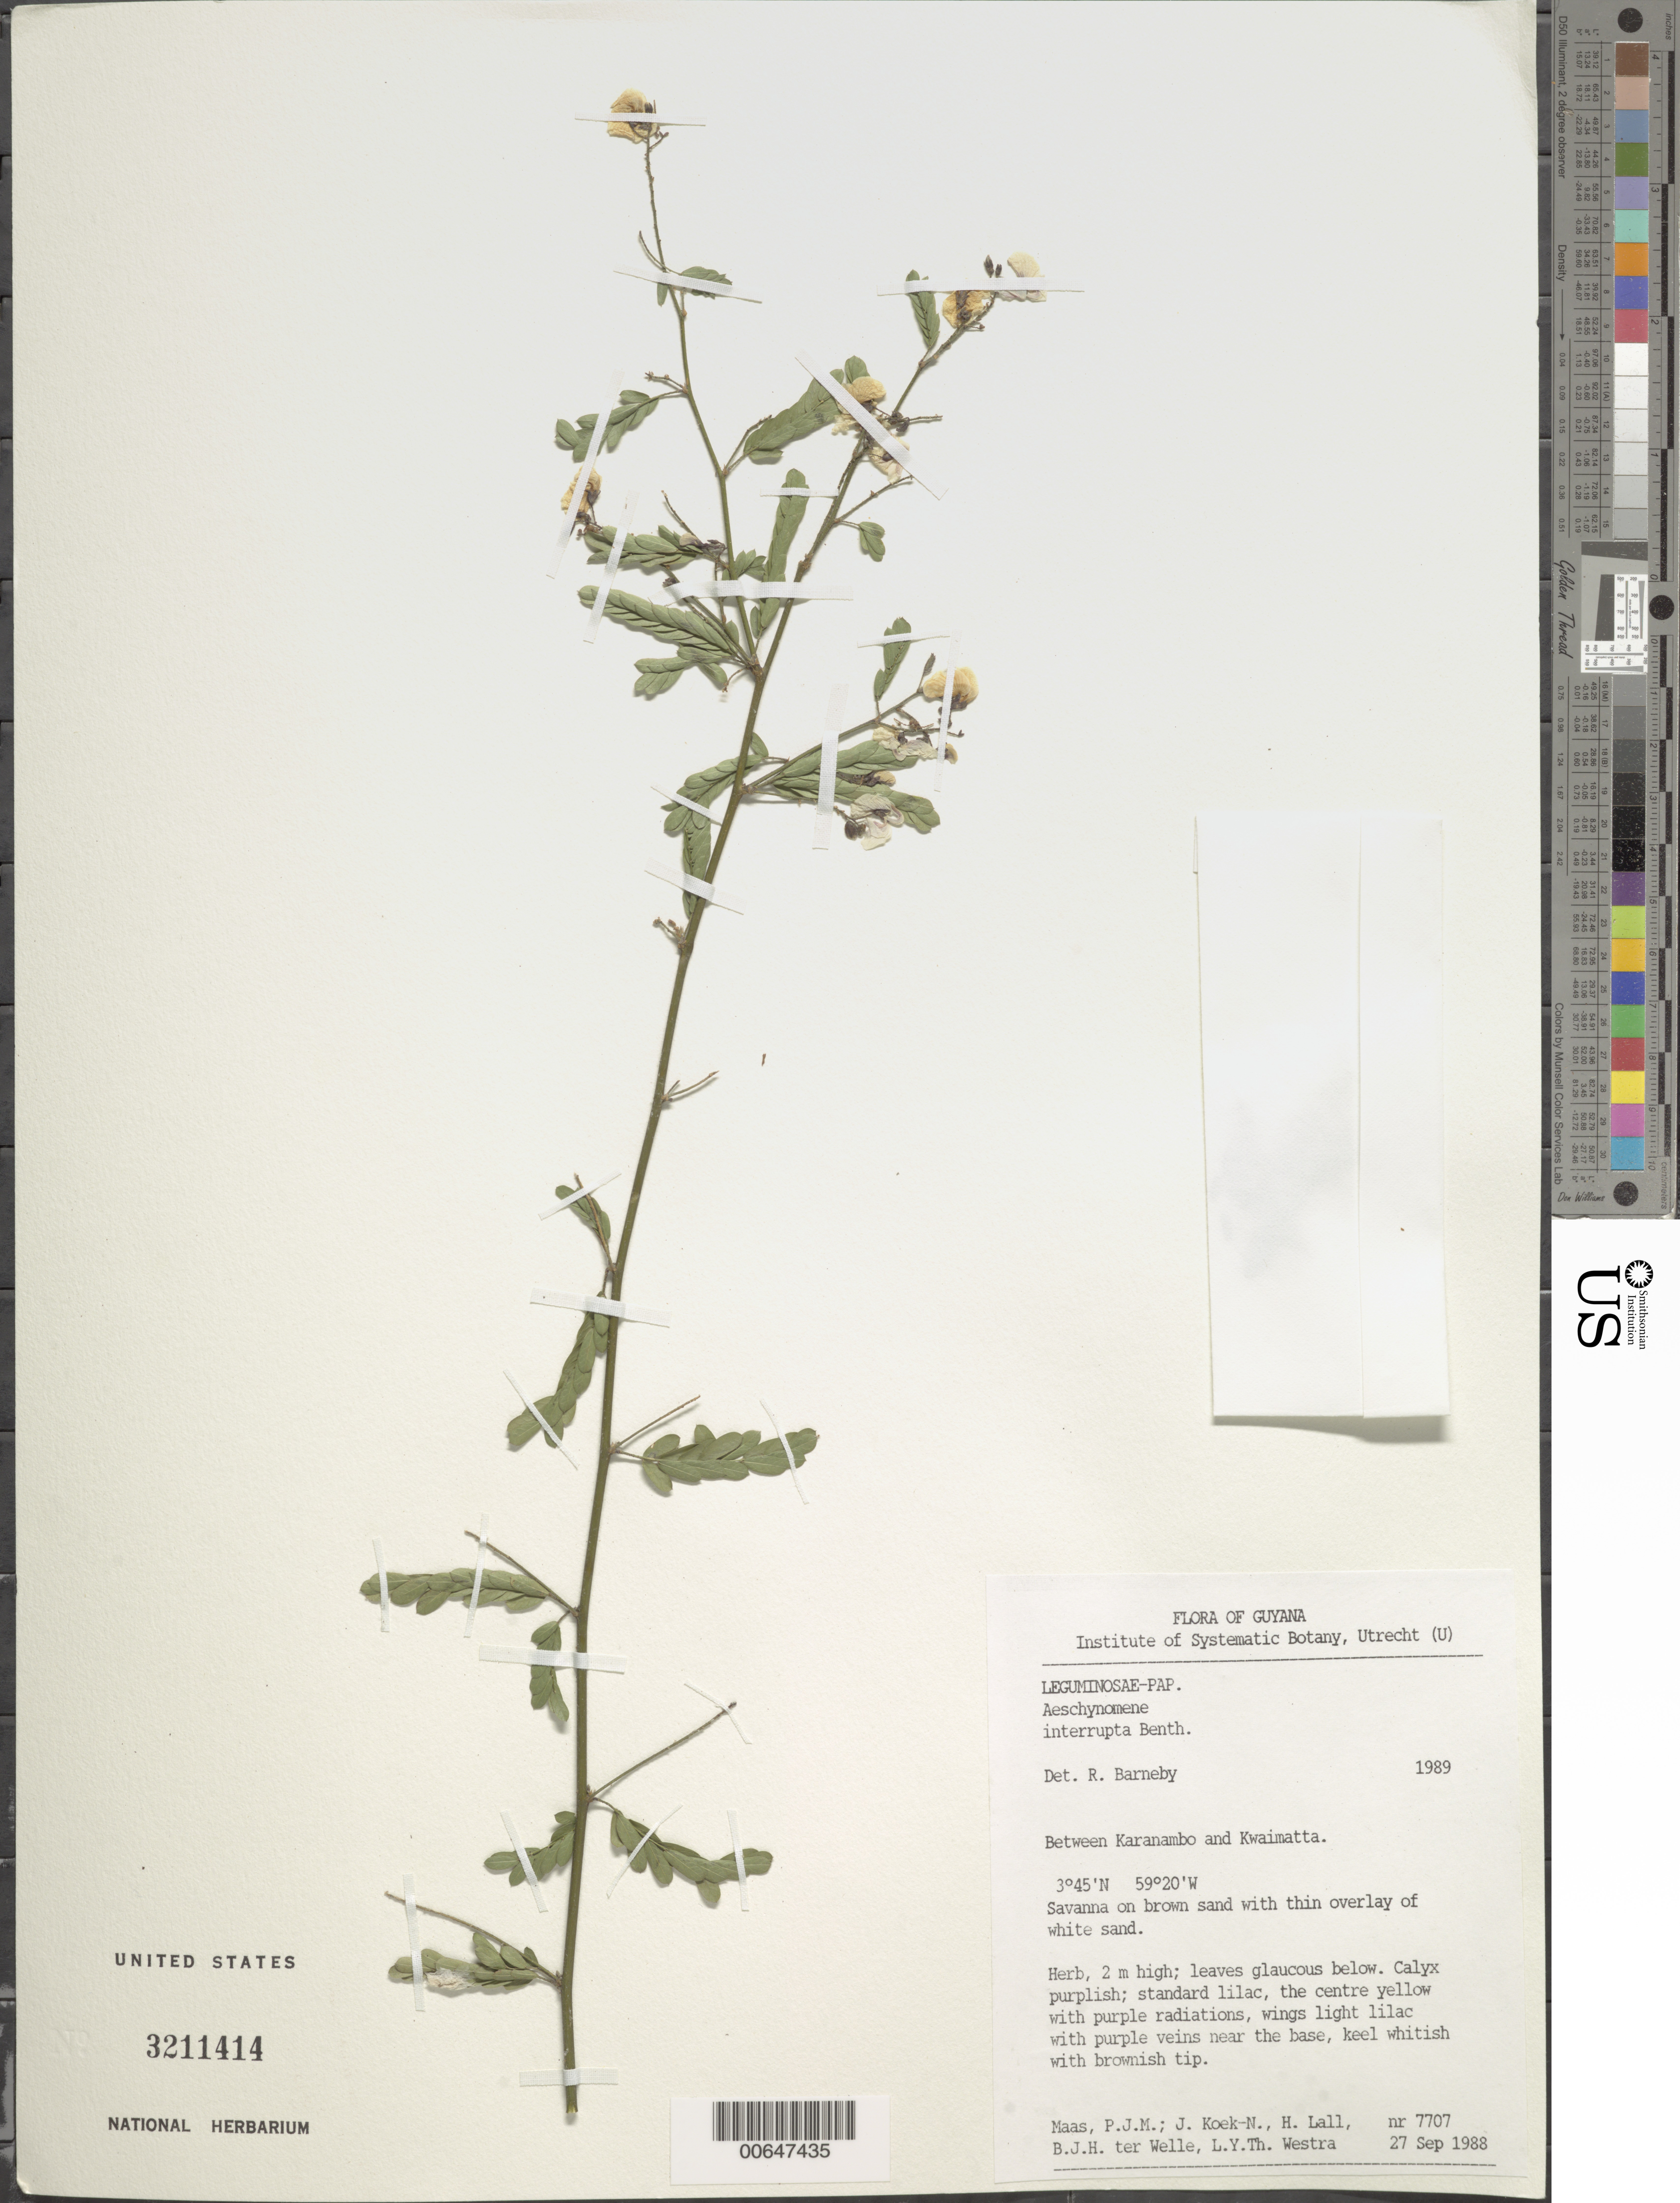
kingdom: Plantae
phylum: Tracheophyta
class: Magnoliopsida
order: Fabales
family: Fabaceae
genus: Aeschynomene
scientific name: Aeschynomene interrupta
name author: Benth.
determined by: Barneby, Rupert C., (NY)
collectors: P. Maas, J. Koek-Noorman, H. Lall, B. Welle & L. Y. T. Westra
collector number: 7707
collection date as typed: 27-Sep-88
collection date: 1988-09-27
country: Guyana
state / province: U. Takutu-U. Essequibo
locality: Karanambo to Kwaimatta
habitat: Savanna on brown sand with thin overlay of white sand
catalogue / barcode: US 3211414